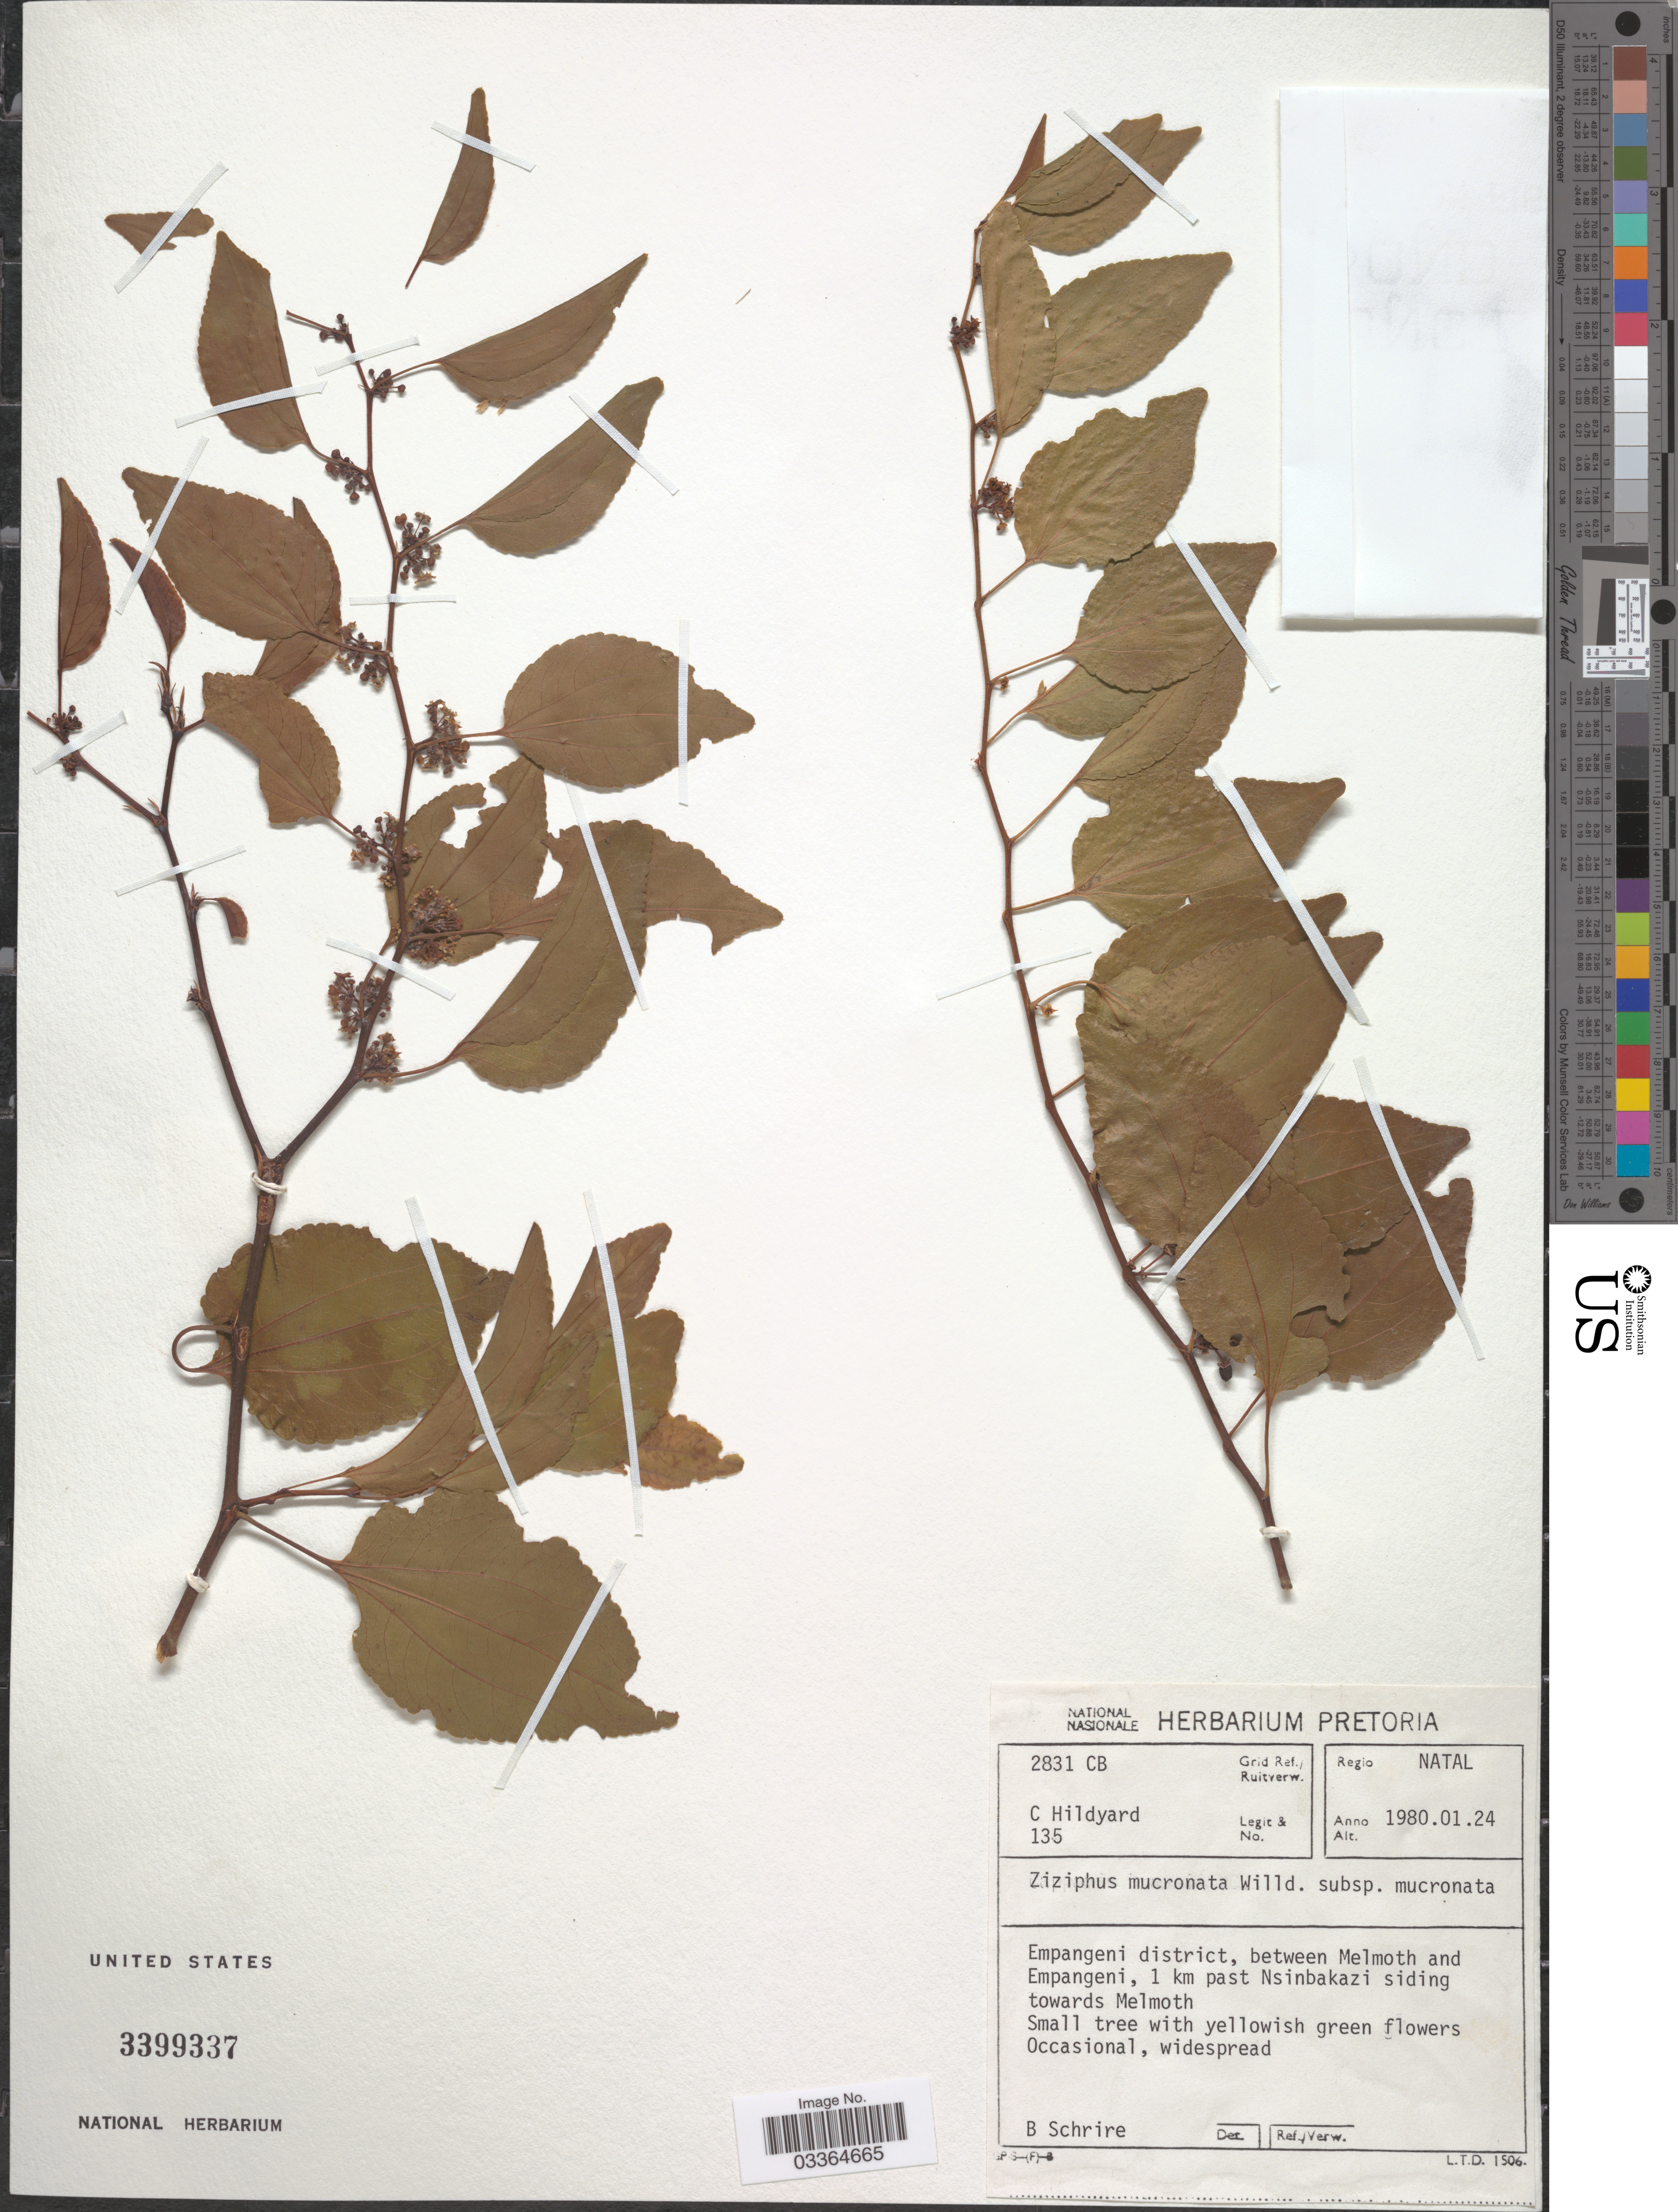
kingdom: Plantae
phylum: Tracheophyta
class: Magnoliopsida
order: Rosales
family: Rhamnaceae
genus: Ziziphus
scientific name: Ziziphus mucronata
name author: Willd.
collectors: C. Hildyard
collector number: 135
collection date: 1980-01-24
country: South Africa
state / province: KwaZulu-Natal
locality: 2831 CB Grid Ref. Regio Natal. Empangeni district, between Melmoth and Empangeni, 1 km past Nsinbakazi siding towards Melmoth.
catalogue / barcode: US 3399337